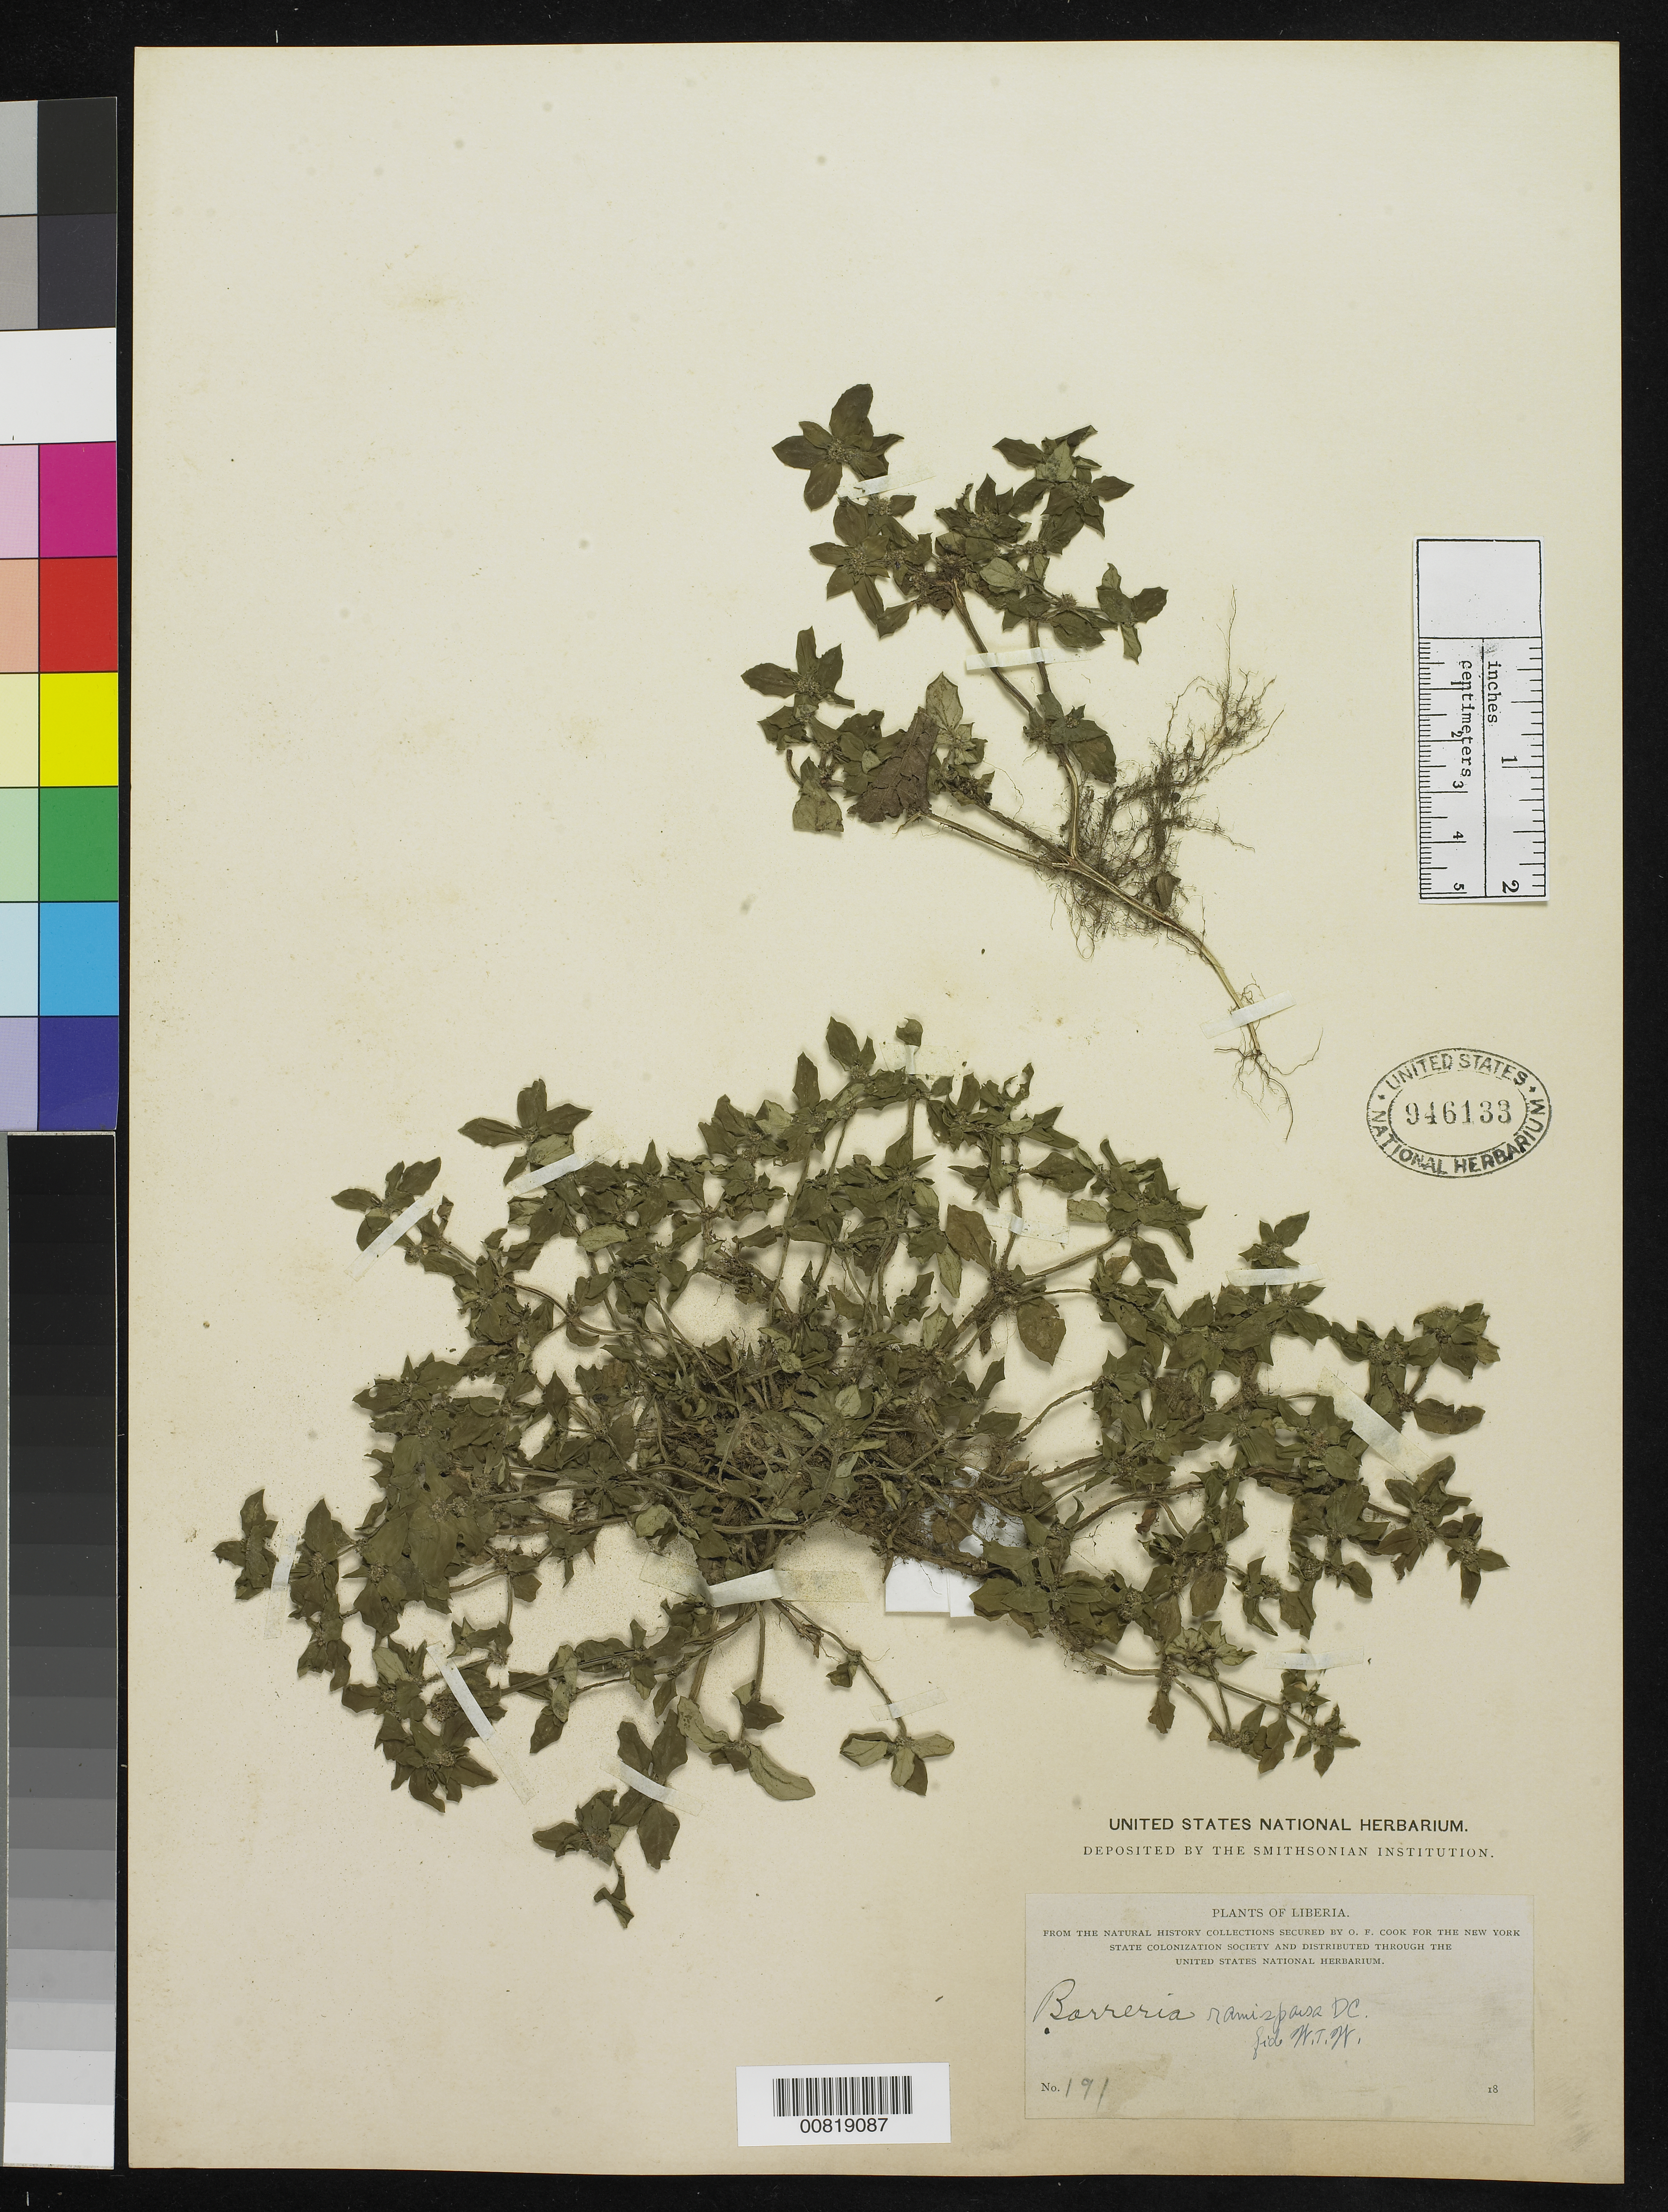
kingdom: Plantae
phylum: Tracheophyta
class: Magnoliopsida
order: Gentianales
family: Rubiaceae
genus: Borreria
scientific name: Borreria ramisparsa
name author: DC.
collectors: O. F. Cook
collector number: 171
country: Liberia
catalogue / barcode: US 946133